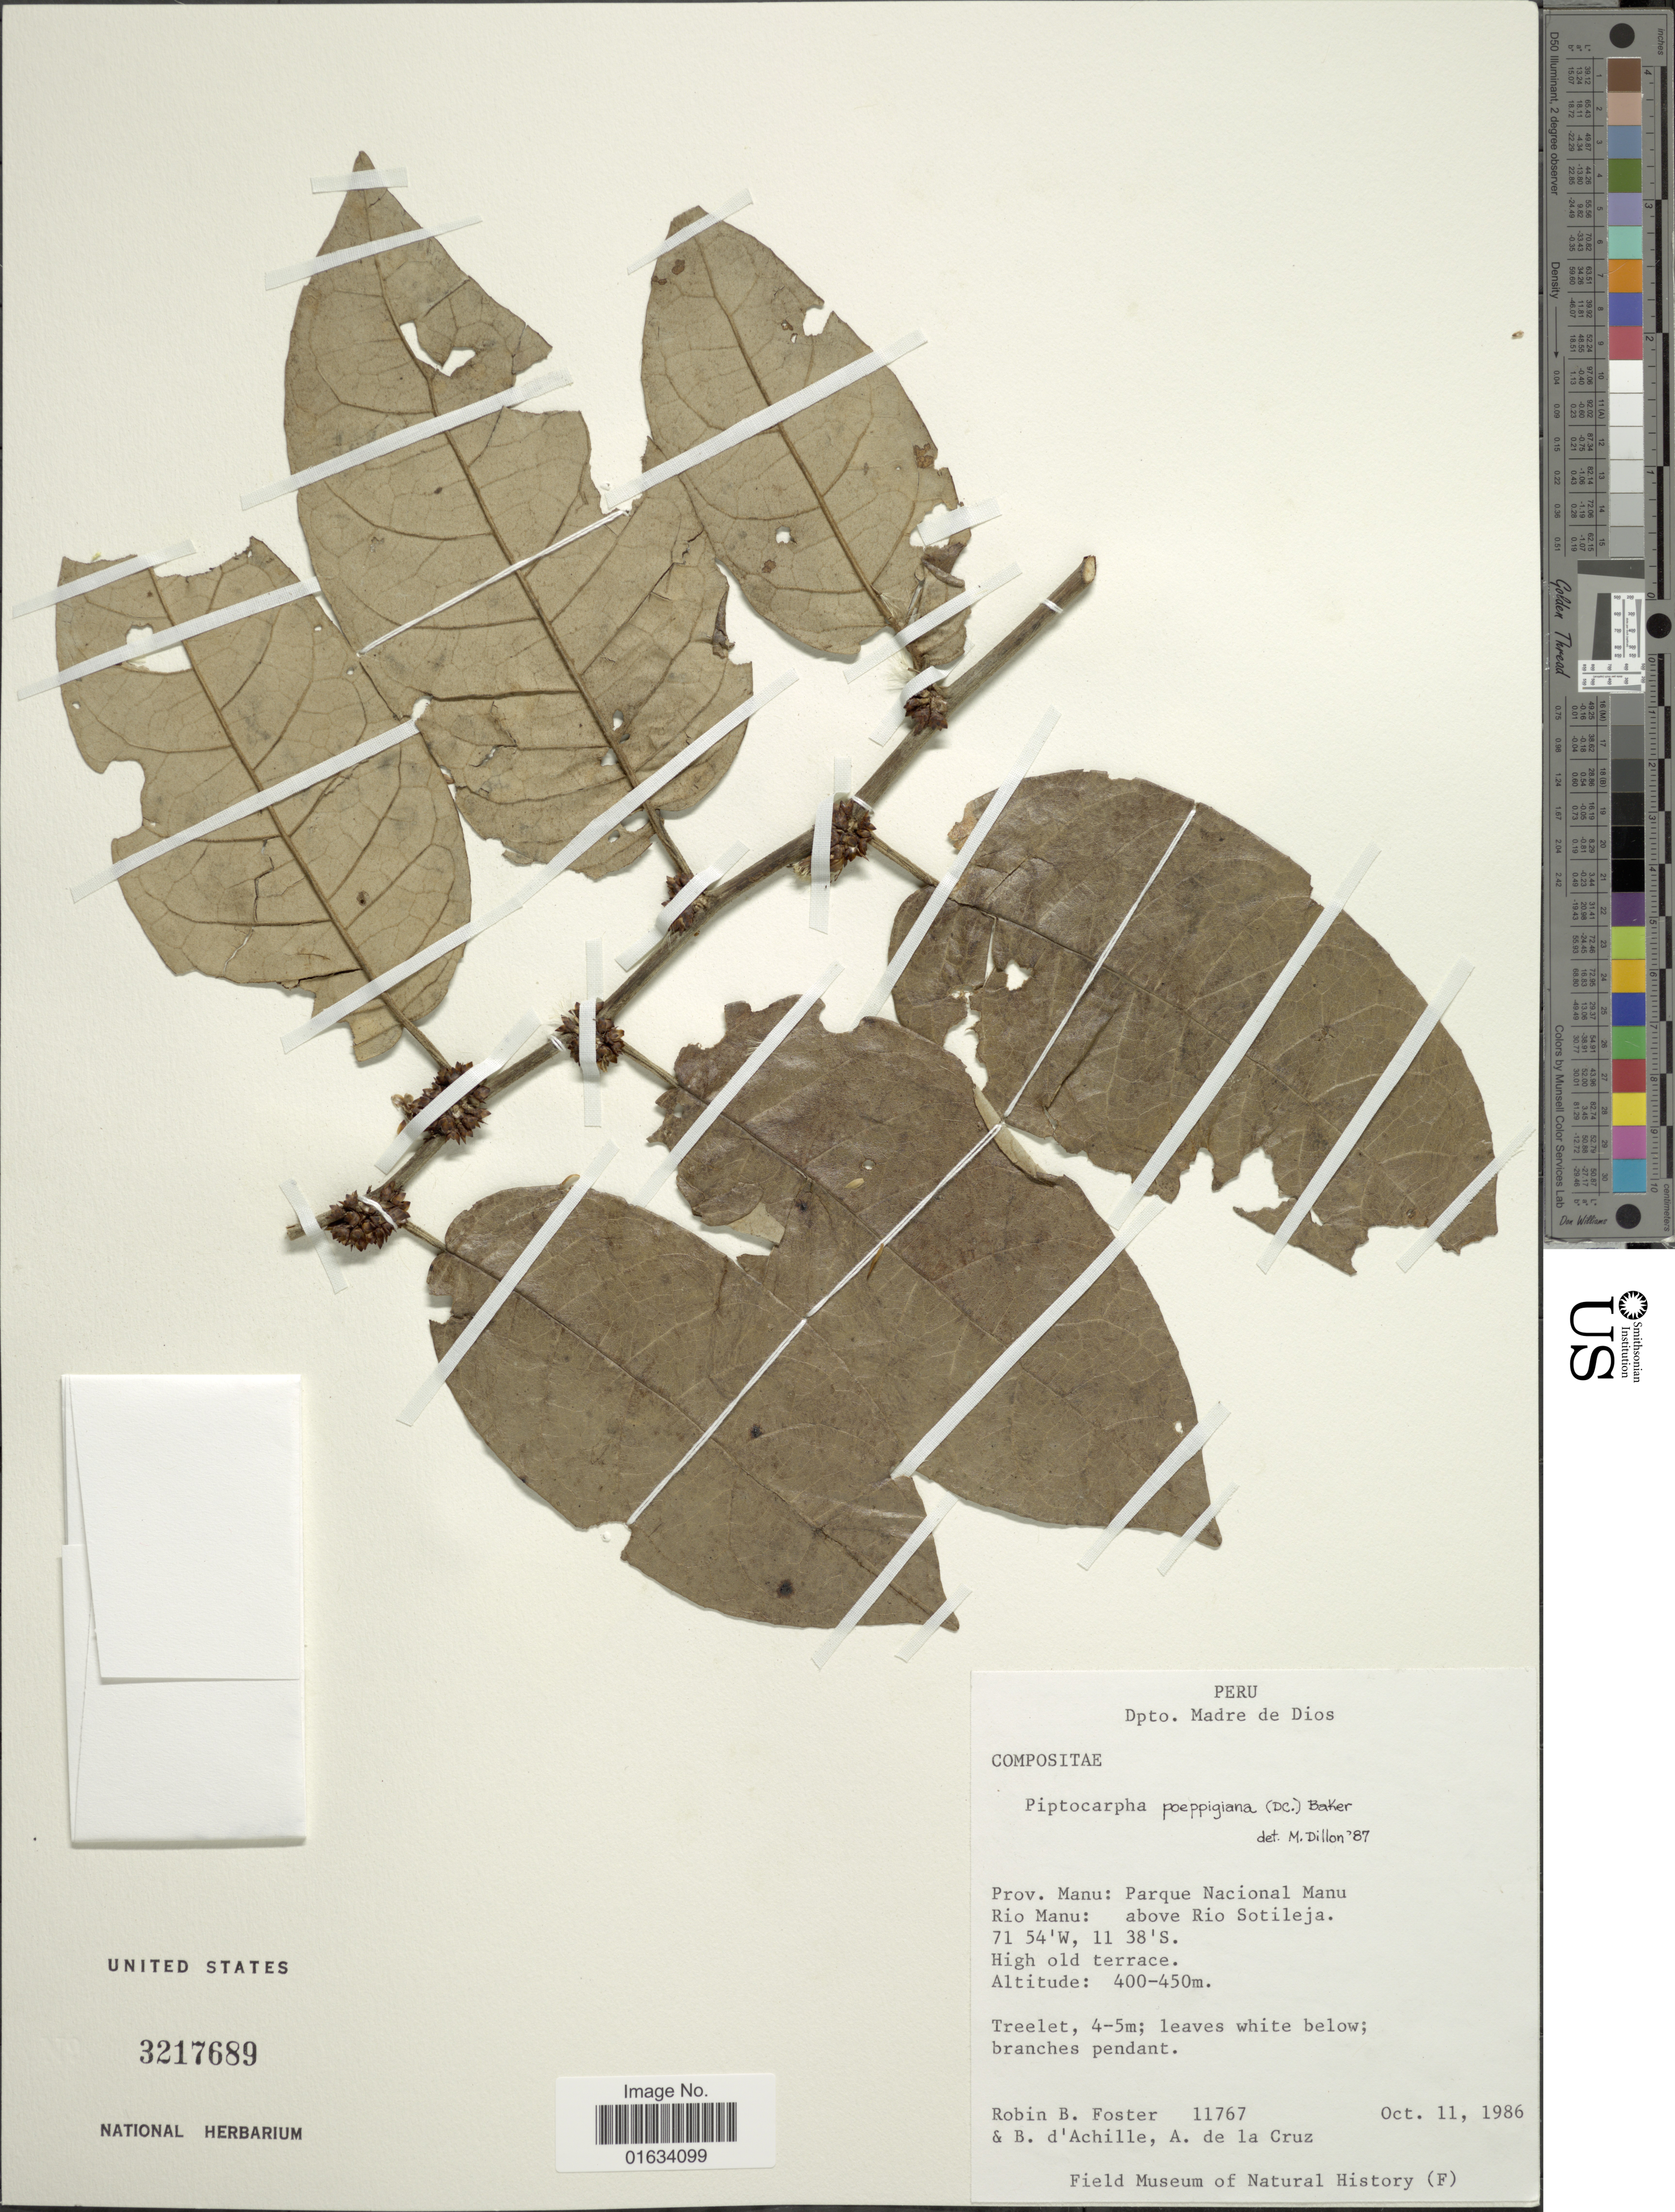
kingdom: Plantae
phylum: Tracheophyta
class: Magnoliopsida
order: Asterales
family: Asteraceae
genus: Piptocarpha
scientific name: Piptocarpha poeppigiana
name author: (DC.) Baker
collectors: R. B. Foster, B. d'Achille & A. de la Cruz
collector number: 11767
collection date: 1986-10-11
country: Peru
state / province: Madre de Dios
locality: Peru. Dpto. Madre de Dios. Prov. Manu: Parque Nacional Manu. Rio Manu: above Rio Sotileja.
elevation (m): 400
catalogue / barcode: US 3217689